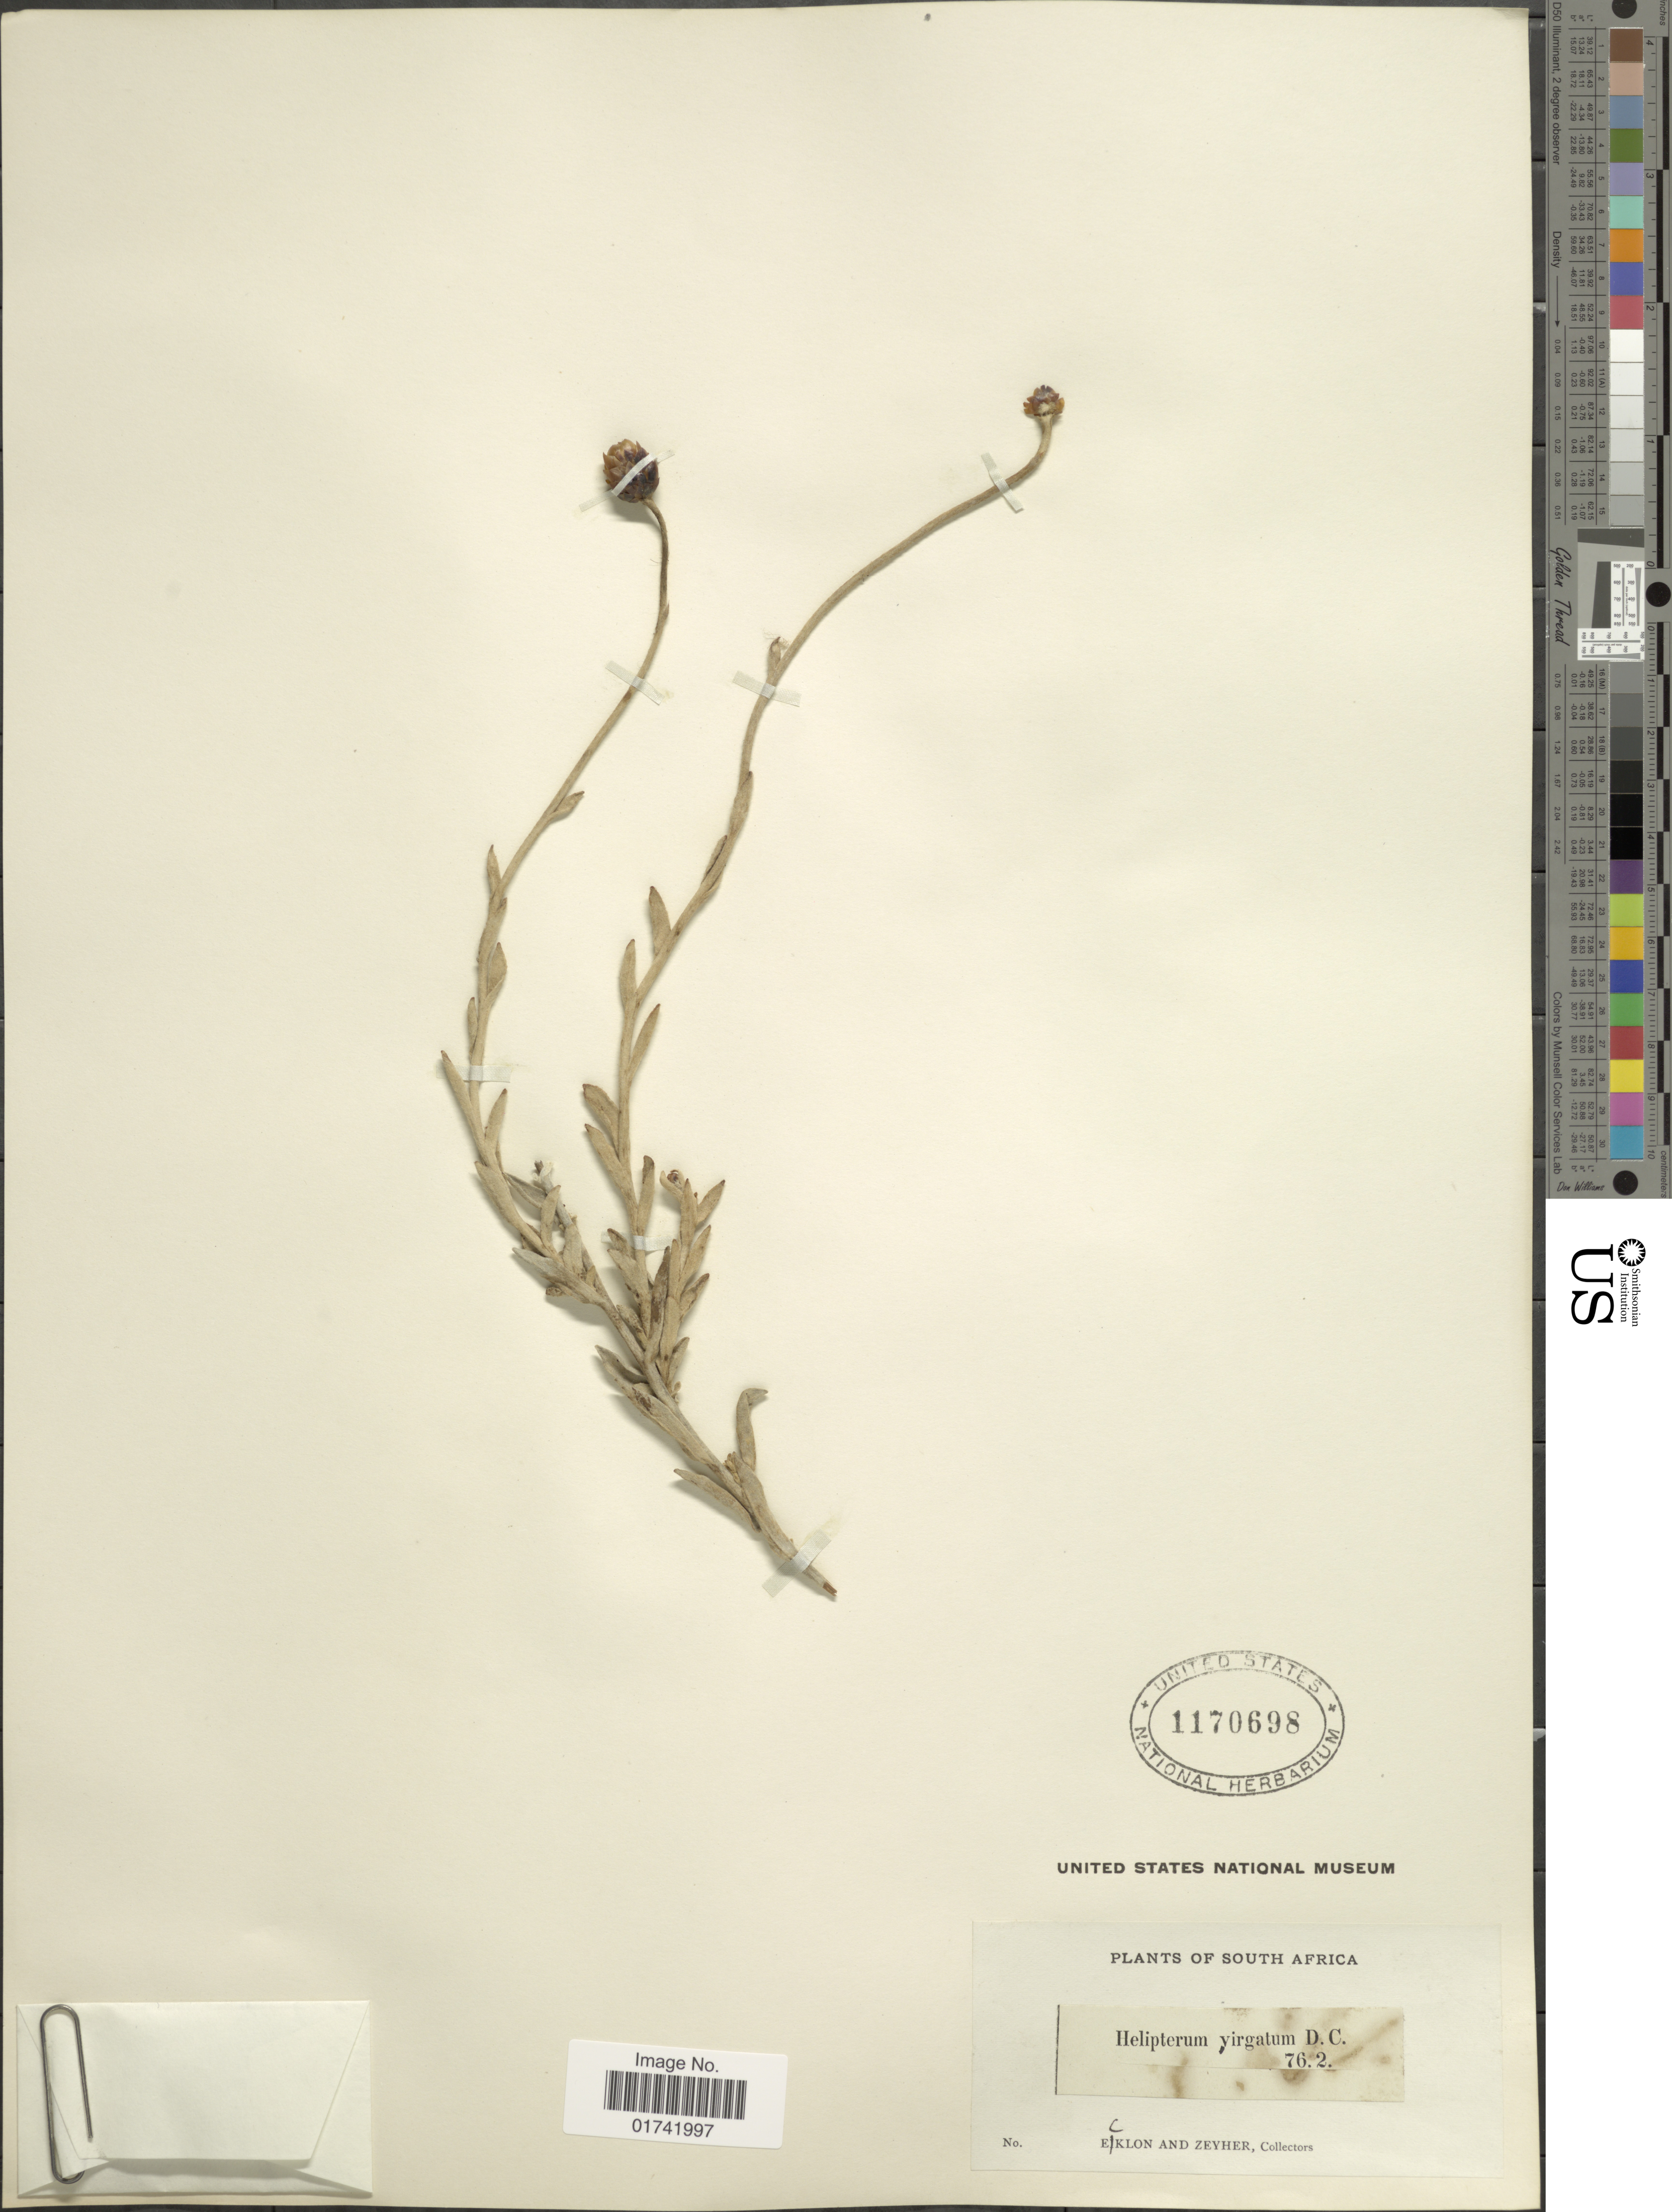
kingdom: Plantae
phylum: Tracheophyta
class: Magnoliopsida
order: Asterales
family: Asteraceae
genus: Helipterum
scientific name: Helipterum variegatum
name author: (P.J. Bergius) DC.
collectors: -. Ecklon & -. Zeyher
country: South Africa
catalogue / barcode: US 1170698